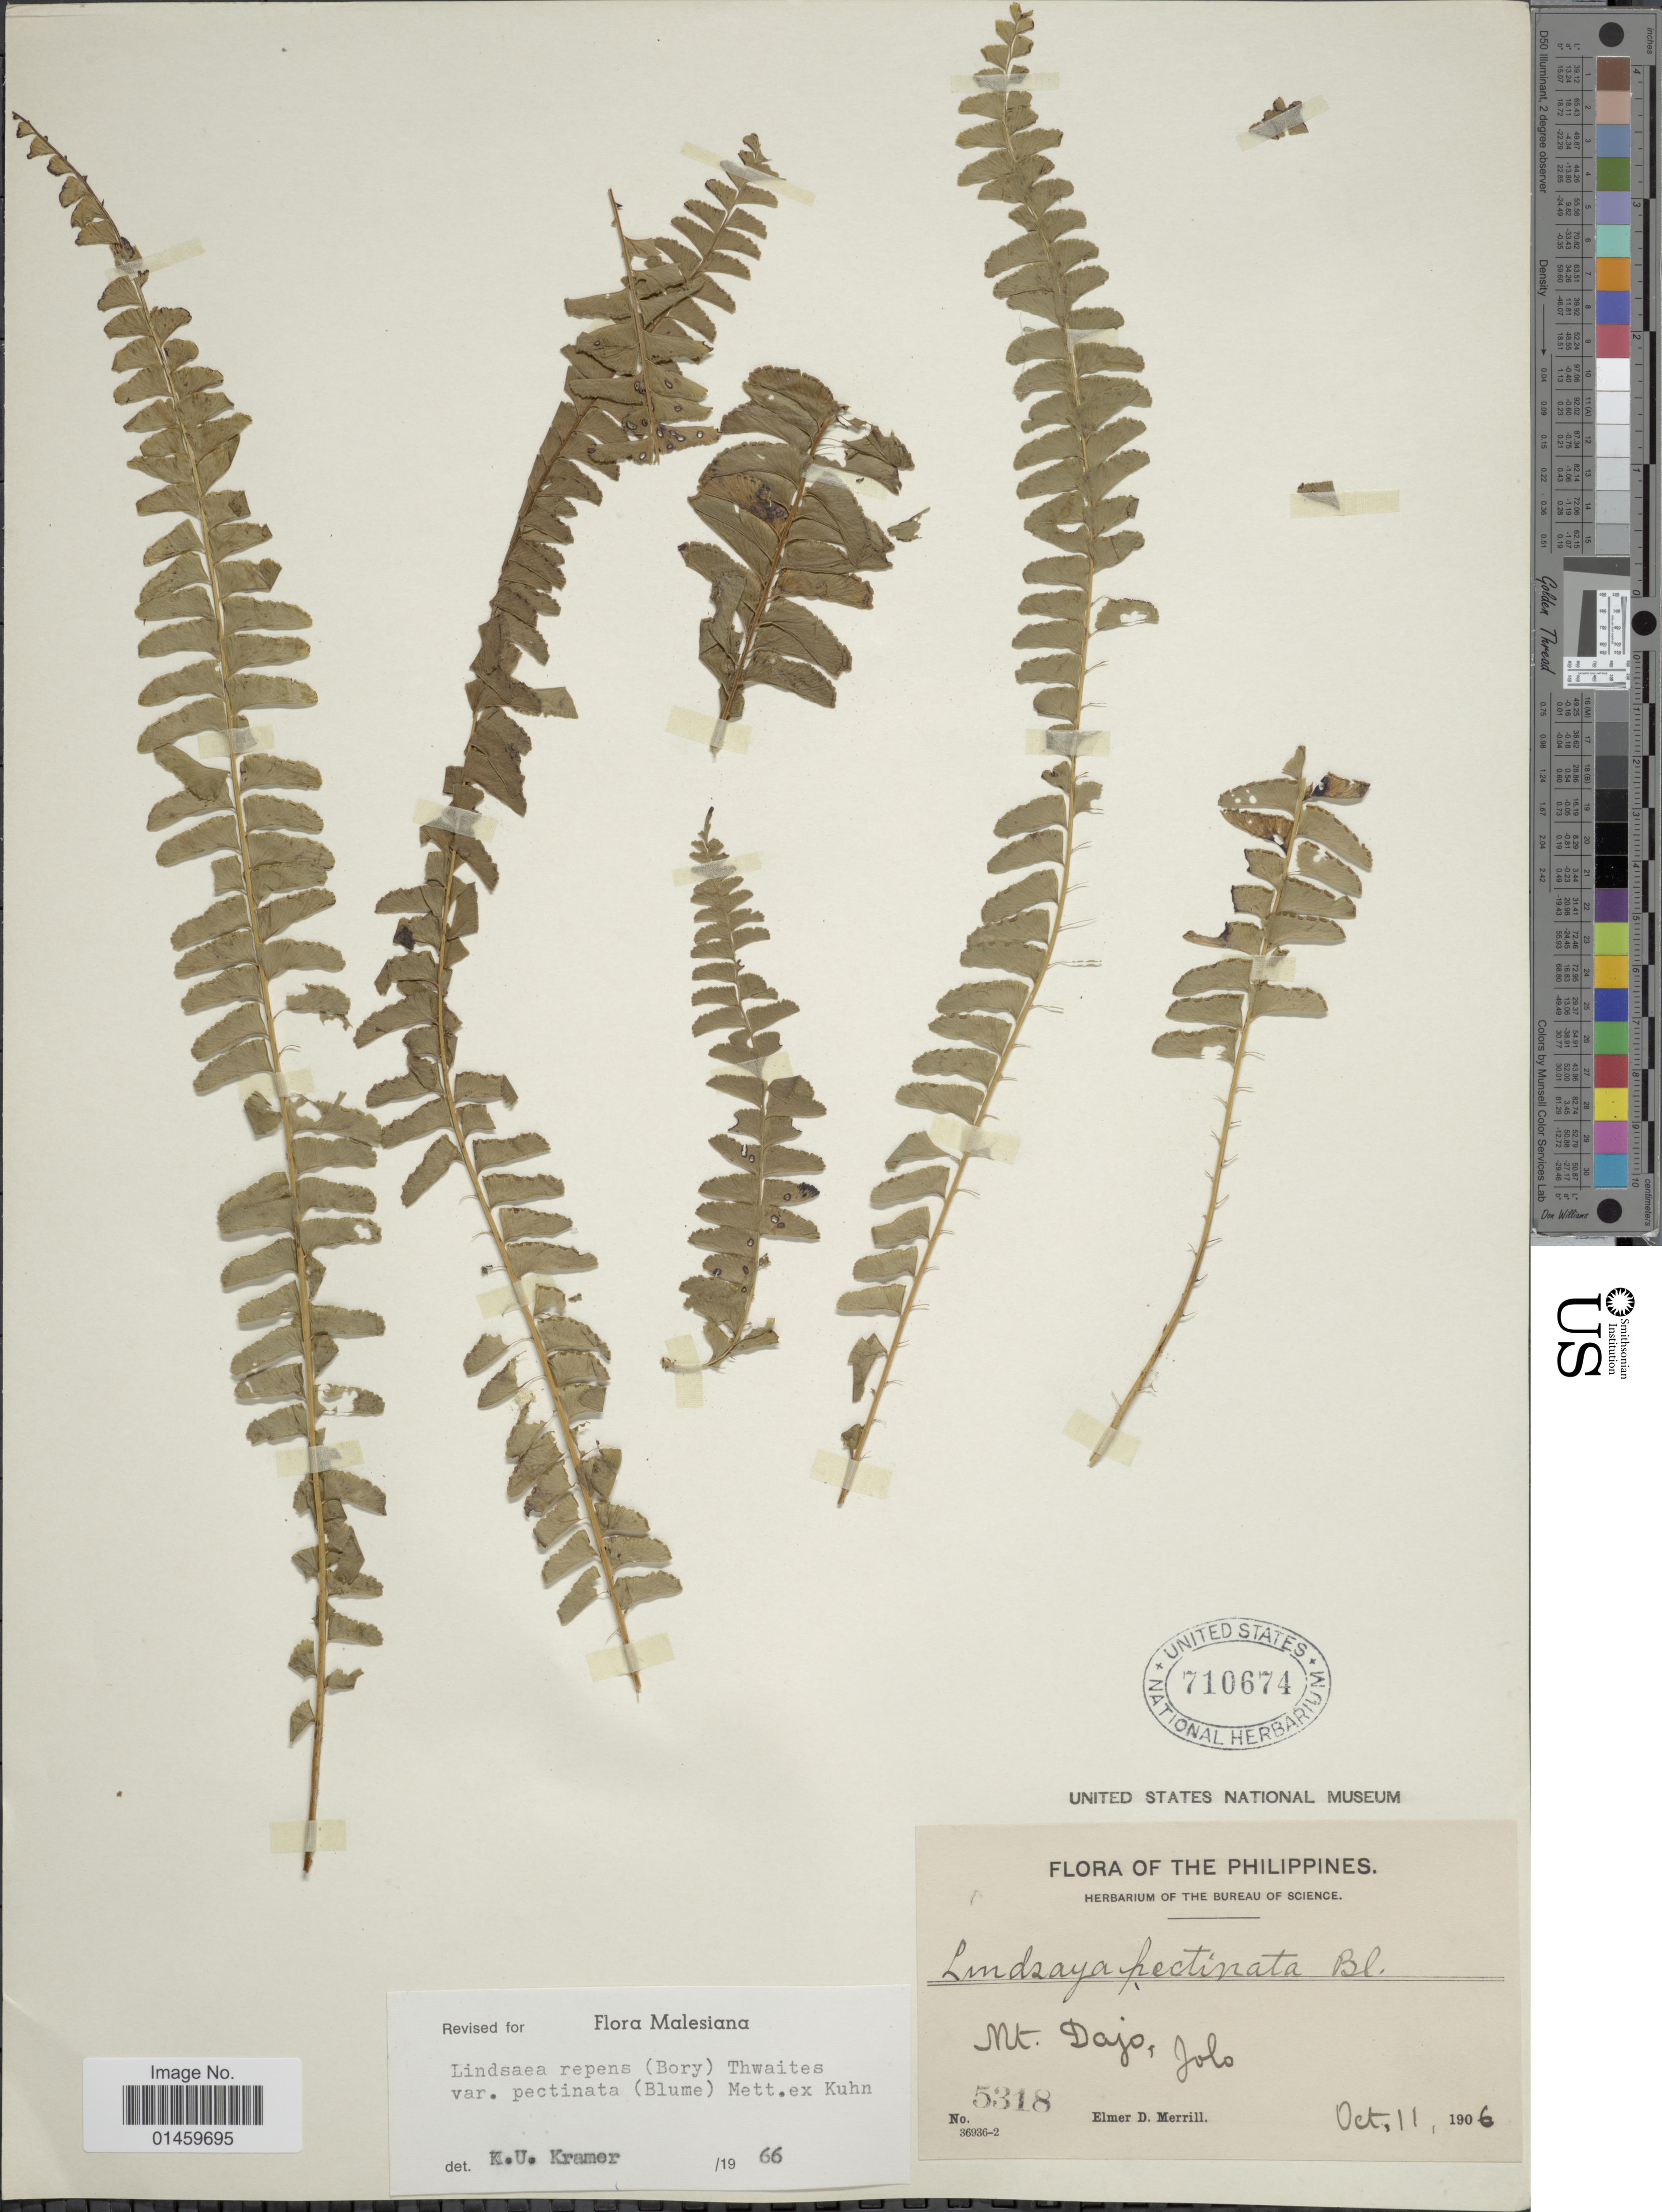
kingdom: Plantae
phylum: Tracheophyta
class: Polypodiopsida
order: Polypodiales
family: Lindsaeaceae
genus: Lindsaea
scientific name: Lindsaea repens var. pectinata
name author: (Blume) Mett.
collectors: E. D. Merrill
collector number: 5318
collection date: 1906-10-11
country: Philippines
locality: Mt. Dajo, Jolo.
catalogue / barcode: US 710674